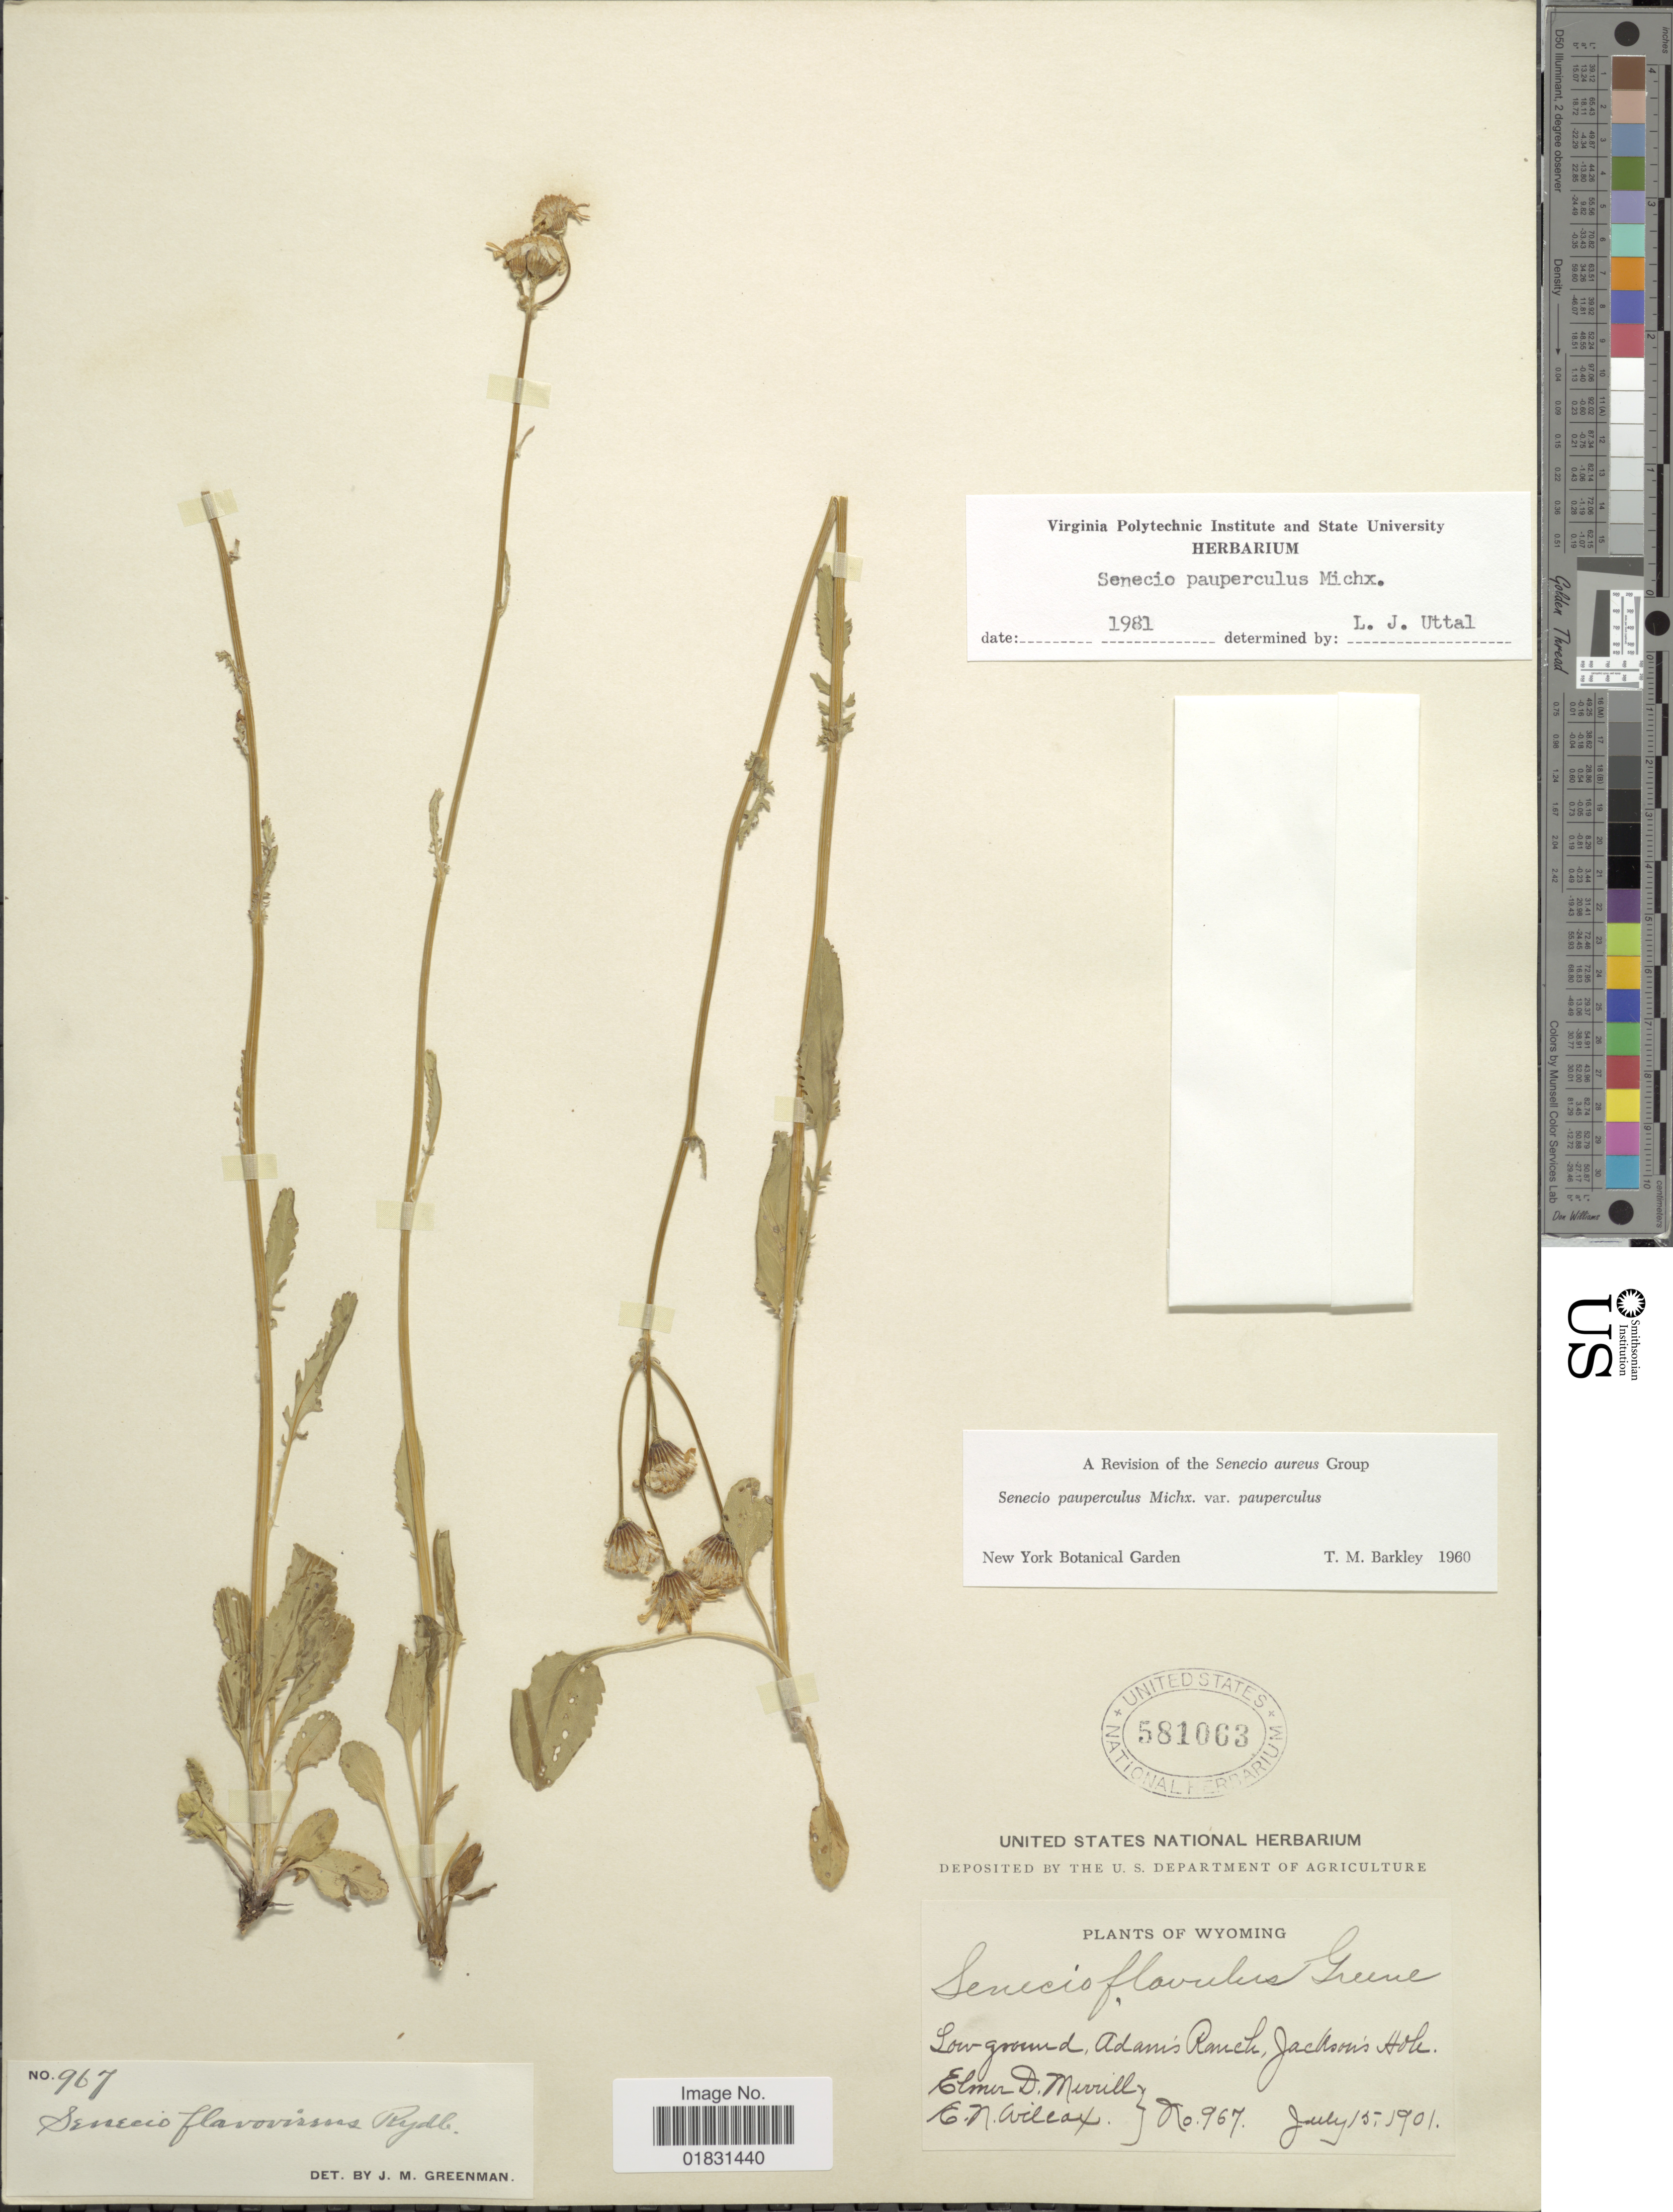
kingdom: Plantae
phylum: Tracheophyta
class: Magnoliopsida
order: Asterales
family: Asteraceae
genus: Packera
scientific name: Packera paupercula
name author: (Michx.) Á. Löve & D. Löve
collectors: E. Merrill & E. Wilcox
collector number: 967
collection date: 1901-07-15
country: United States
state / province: Wyoming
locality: Low ground, Adam's Ranch, Jackson's Hole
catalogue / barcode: US 581063